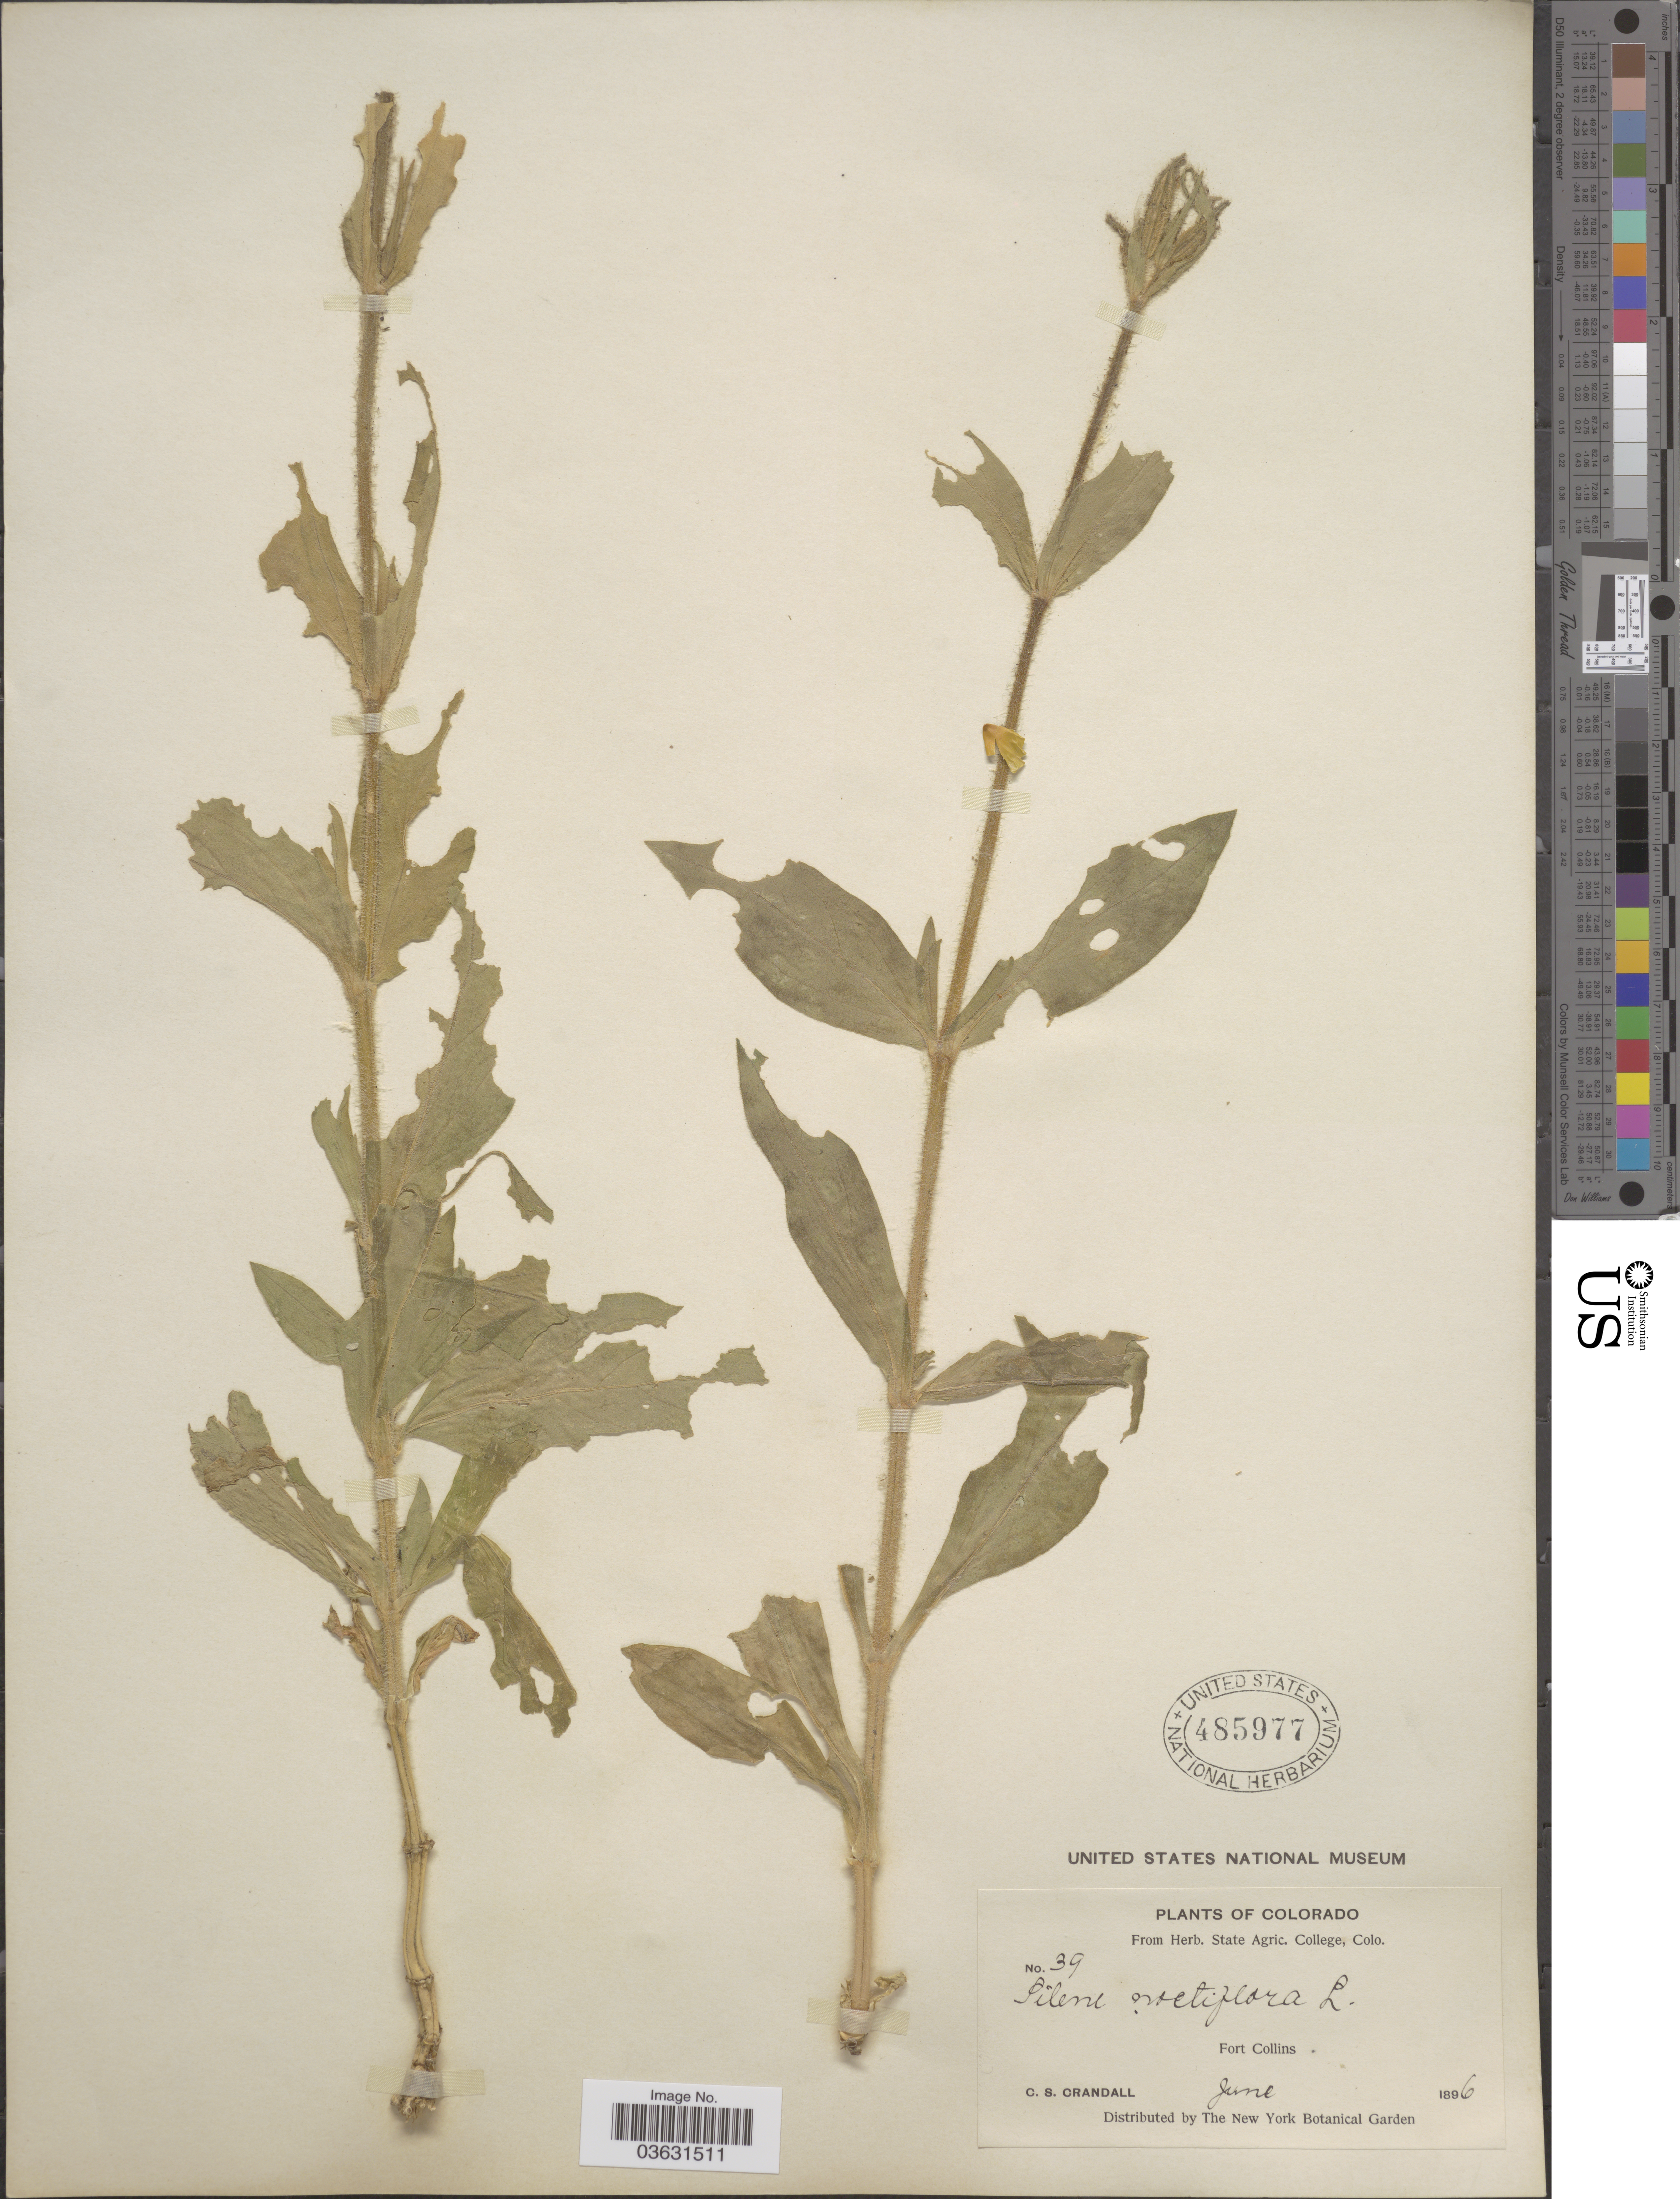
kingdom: Plantae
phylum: Tracheophyta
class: Magnoliopsida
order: Caryophyllales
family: Caryophyllaceae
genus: Silene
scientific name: Silene noctiflora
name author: L.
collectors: C. Crandall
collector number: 39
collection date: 1896-06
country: United States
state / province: Colorado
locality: Fort Collins.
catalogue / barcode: US 485977